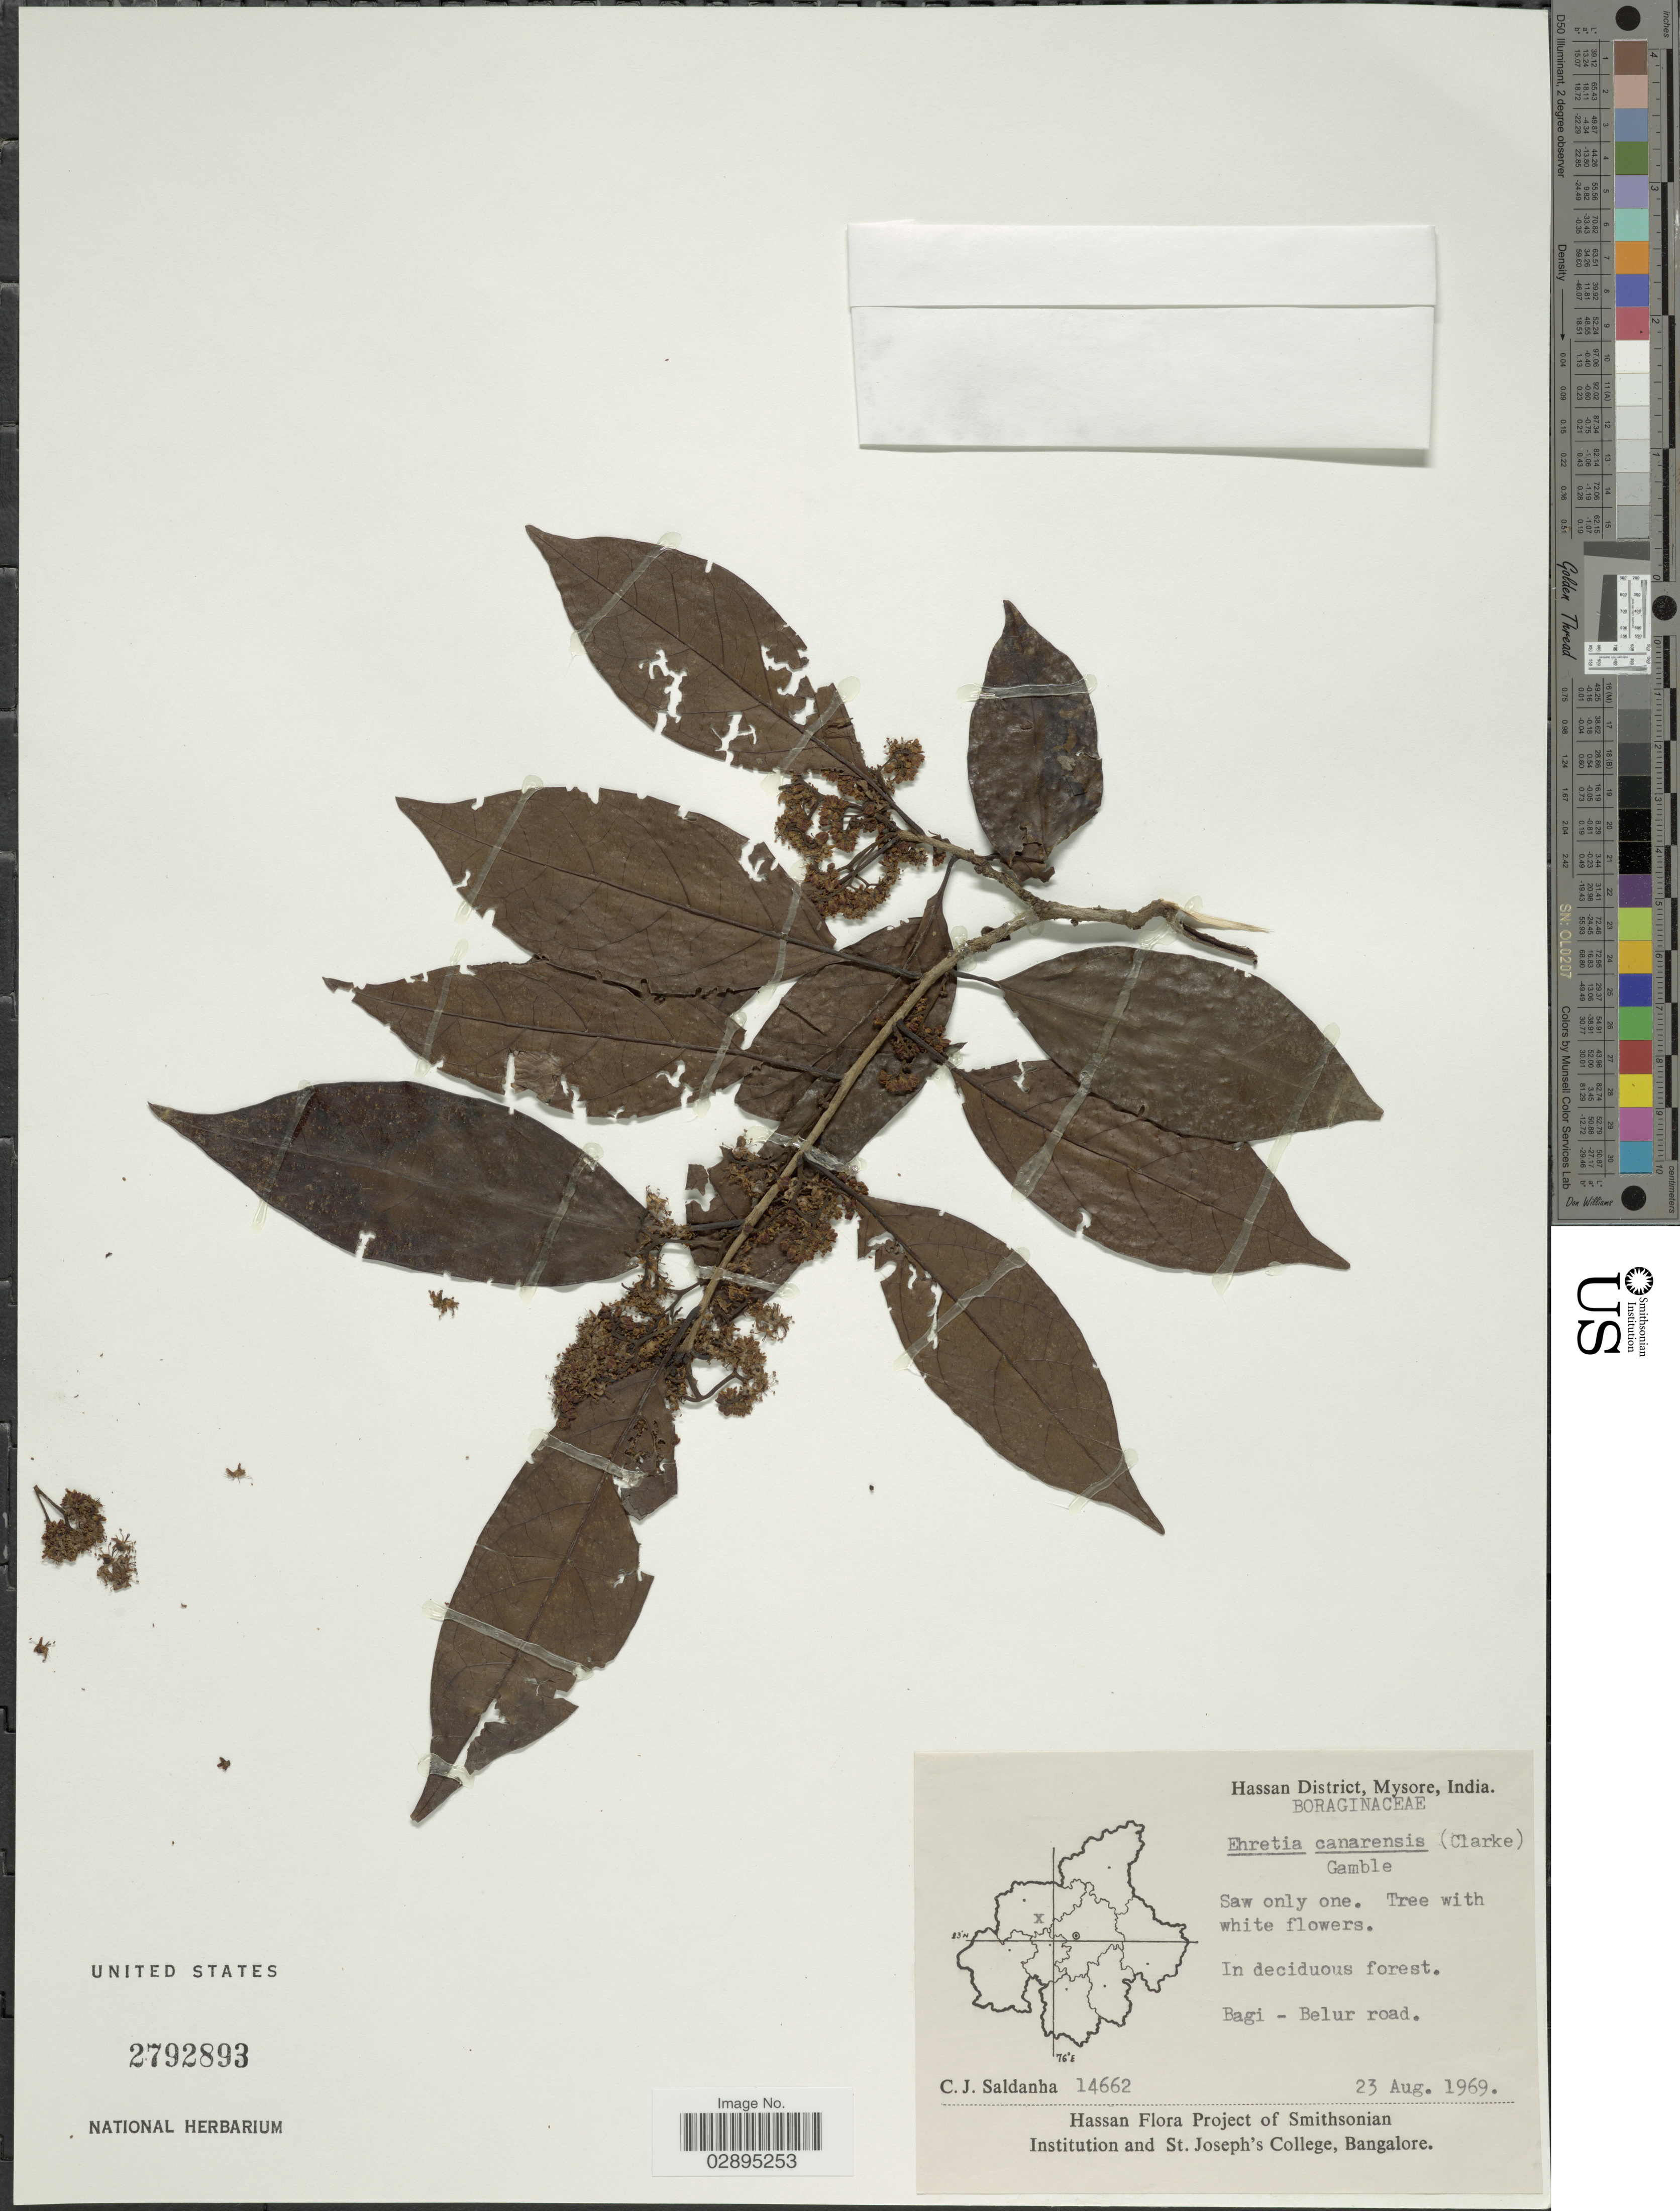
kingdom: Plantae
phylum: Tracheophyta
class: Magnoliopsida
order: Boraginales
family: Ehretiaceae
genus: Ehretia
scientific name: Ehretia canarensis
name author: Miq.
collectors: C. J. Saldanha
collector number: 14662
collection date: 1969-08-23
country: India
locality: Hassan District, Mysore. Bagi - Belur road.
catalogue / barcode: US 2792893